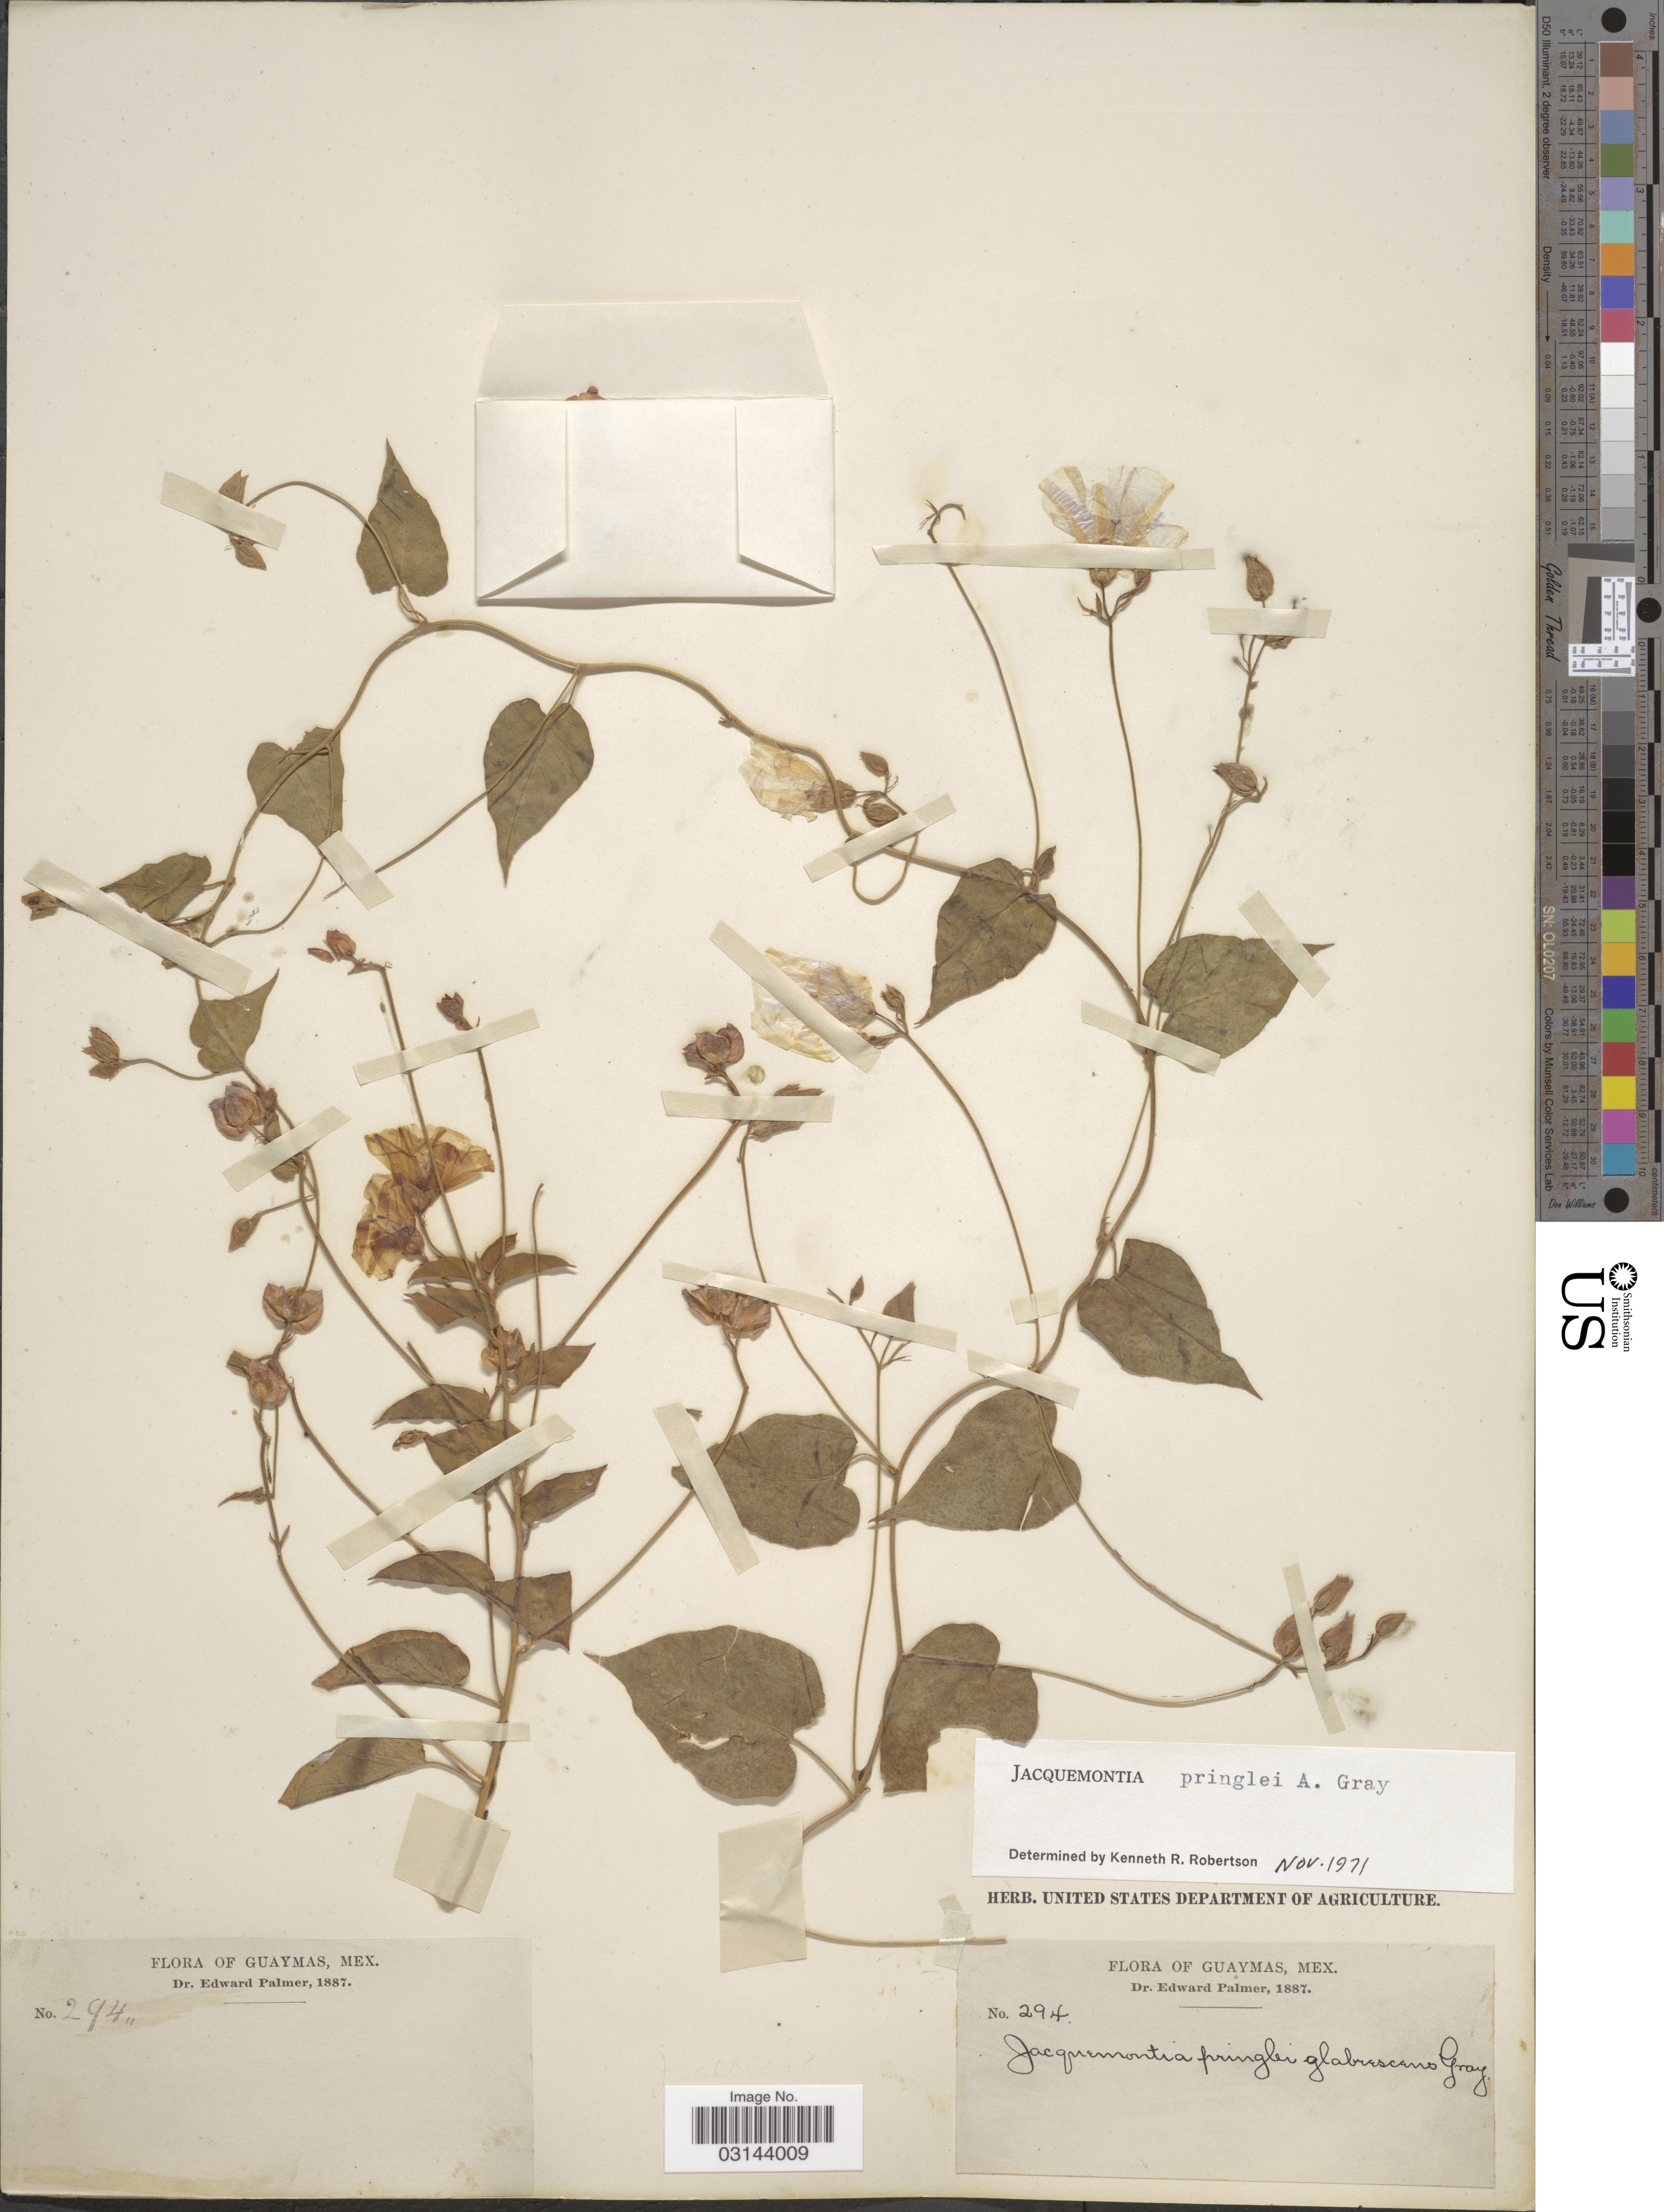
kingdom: Plantae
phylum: Tracheophyta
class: Magnoliopsida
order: Solanales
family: Convolvulaceae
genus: Jacquemontia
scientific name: Jacquemontia pringlei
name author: A. Gray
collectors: E. Palmer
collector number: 294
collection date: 1887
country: Mexico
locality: Guaymas.